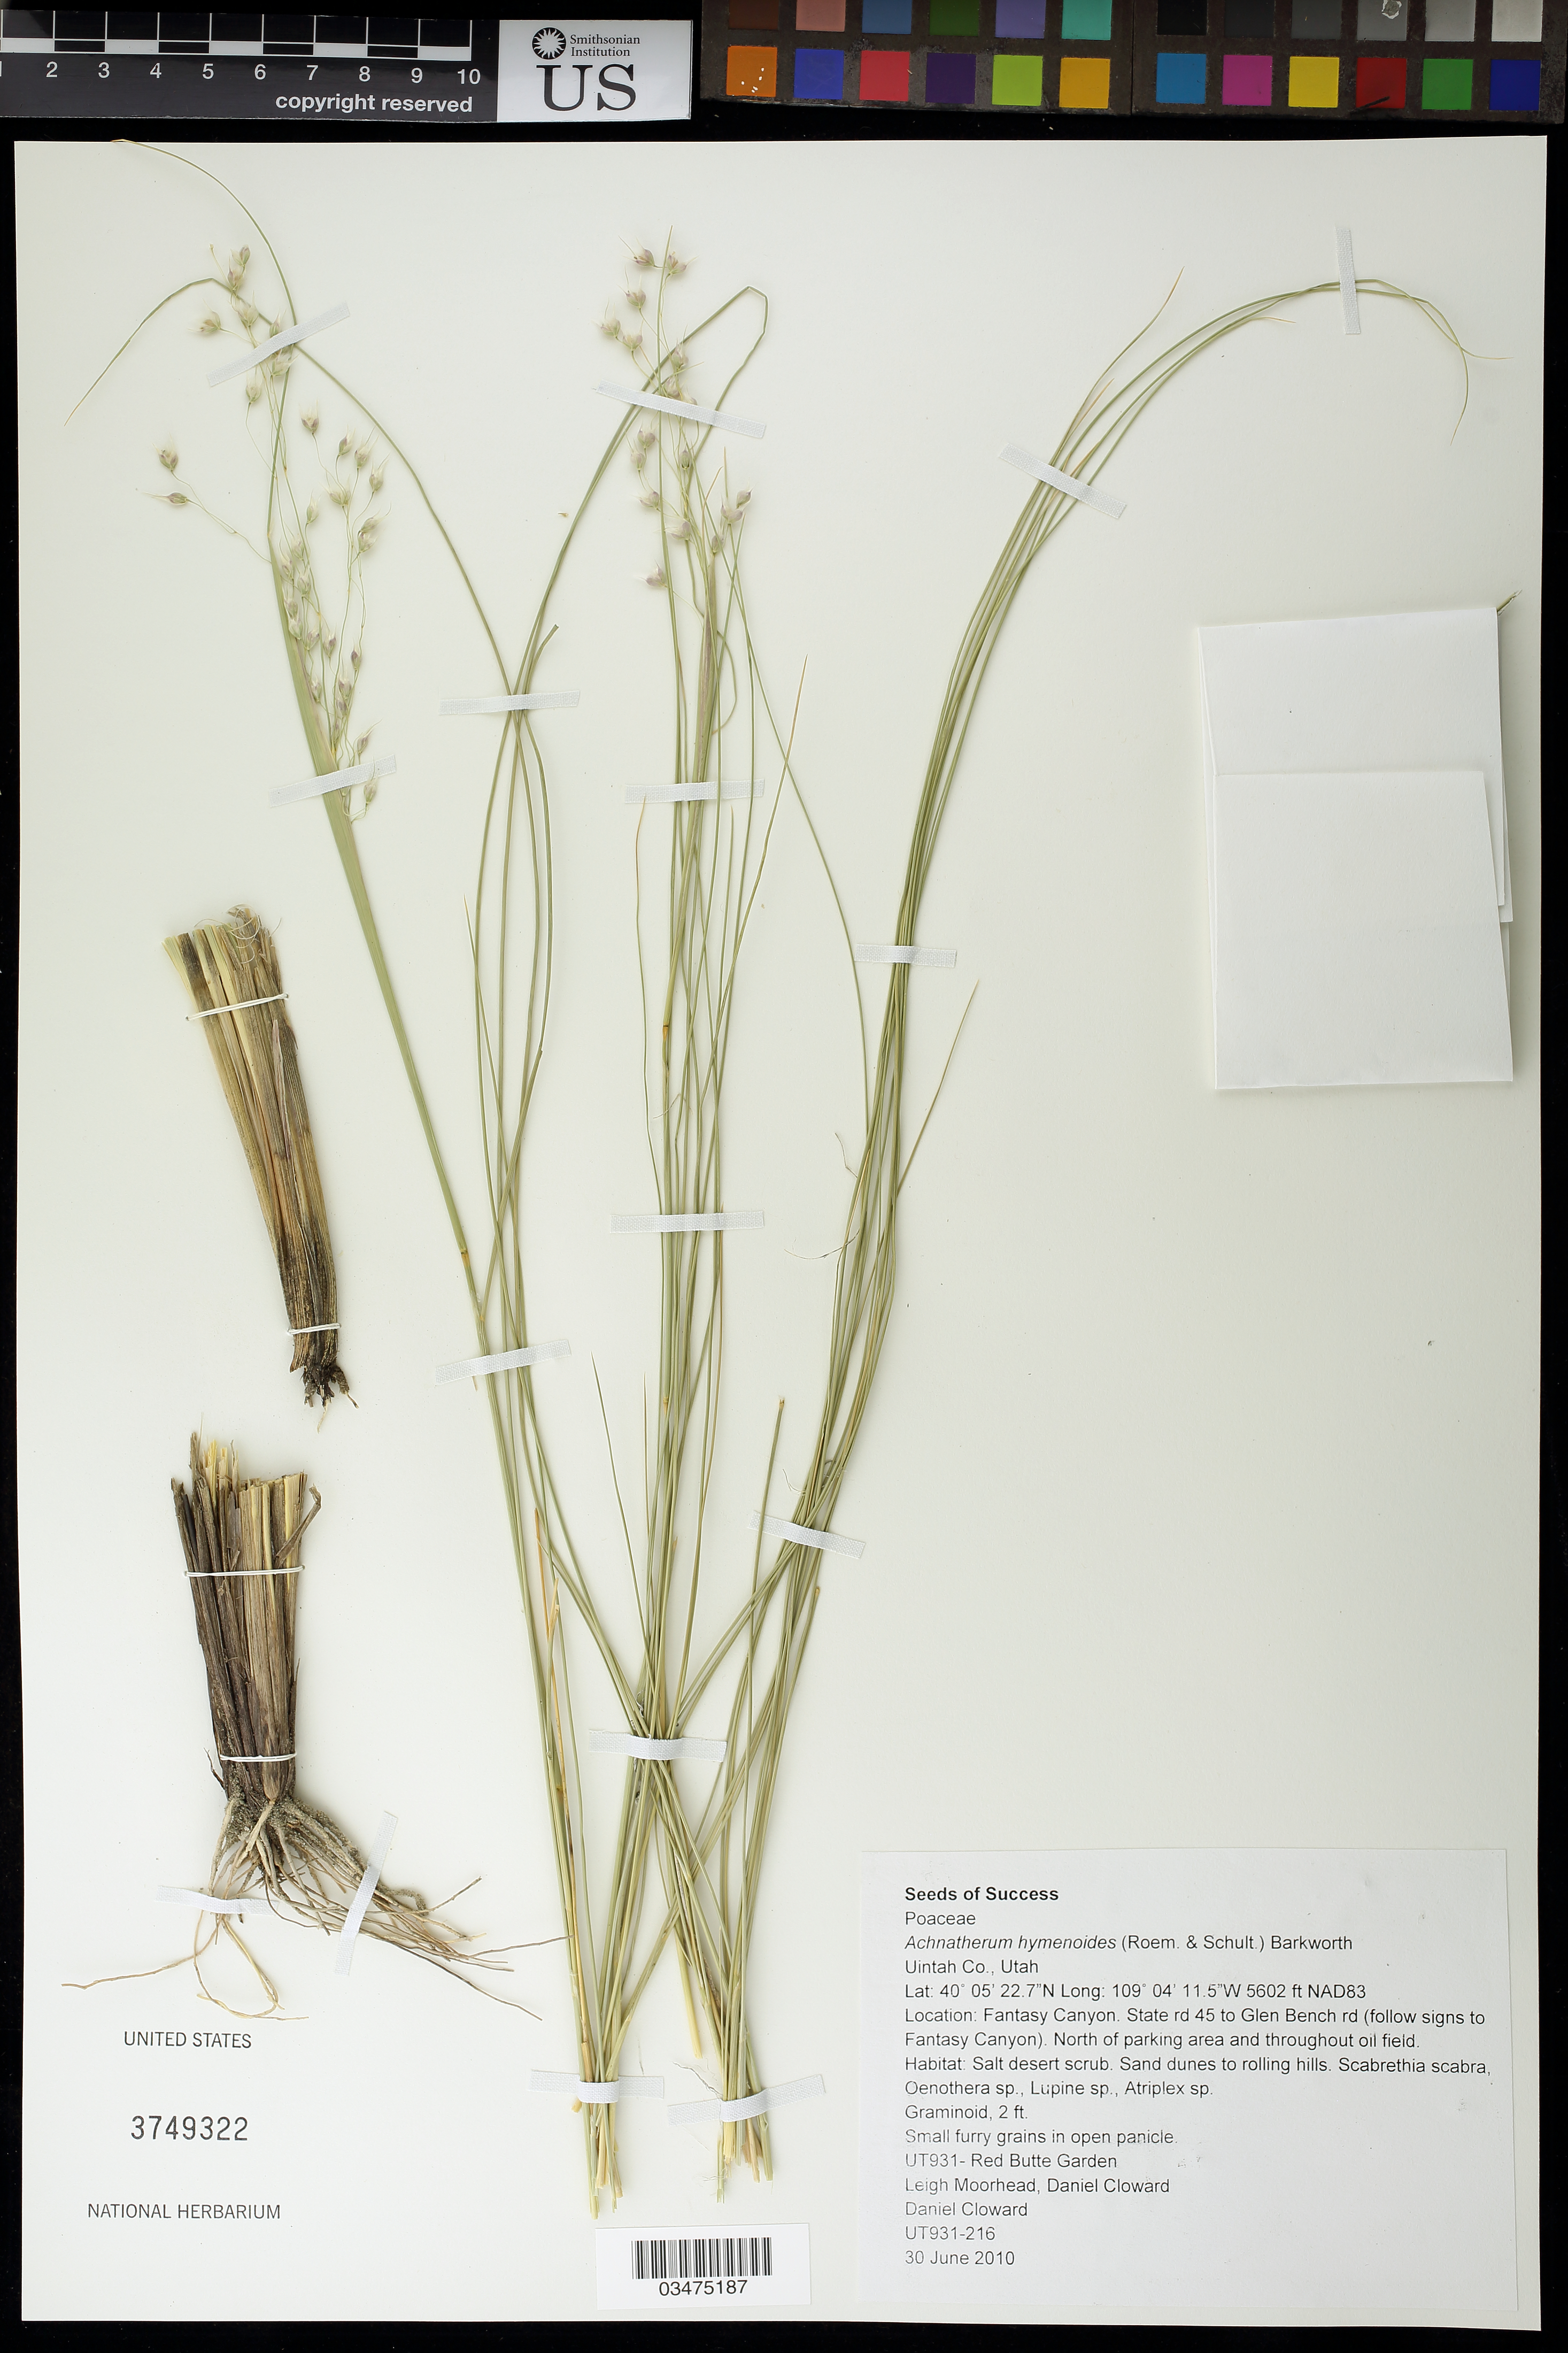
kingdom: Plantae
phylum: Tracheophyta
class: Liliopsida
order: Poales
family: Poaceae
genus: Achnatherum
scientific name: Achnatherum hymenoides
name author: (Roem. & Schult.) Barkworth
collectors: L. Moorhead & D. Cloward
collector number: UT931-216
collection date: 2010-05-25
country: United States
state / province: Utah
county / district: Uintah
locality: Fantasy Canyon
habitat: Salt desert scrub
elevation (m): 1707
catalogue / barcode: US 3749322